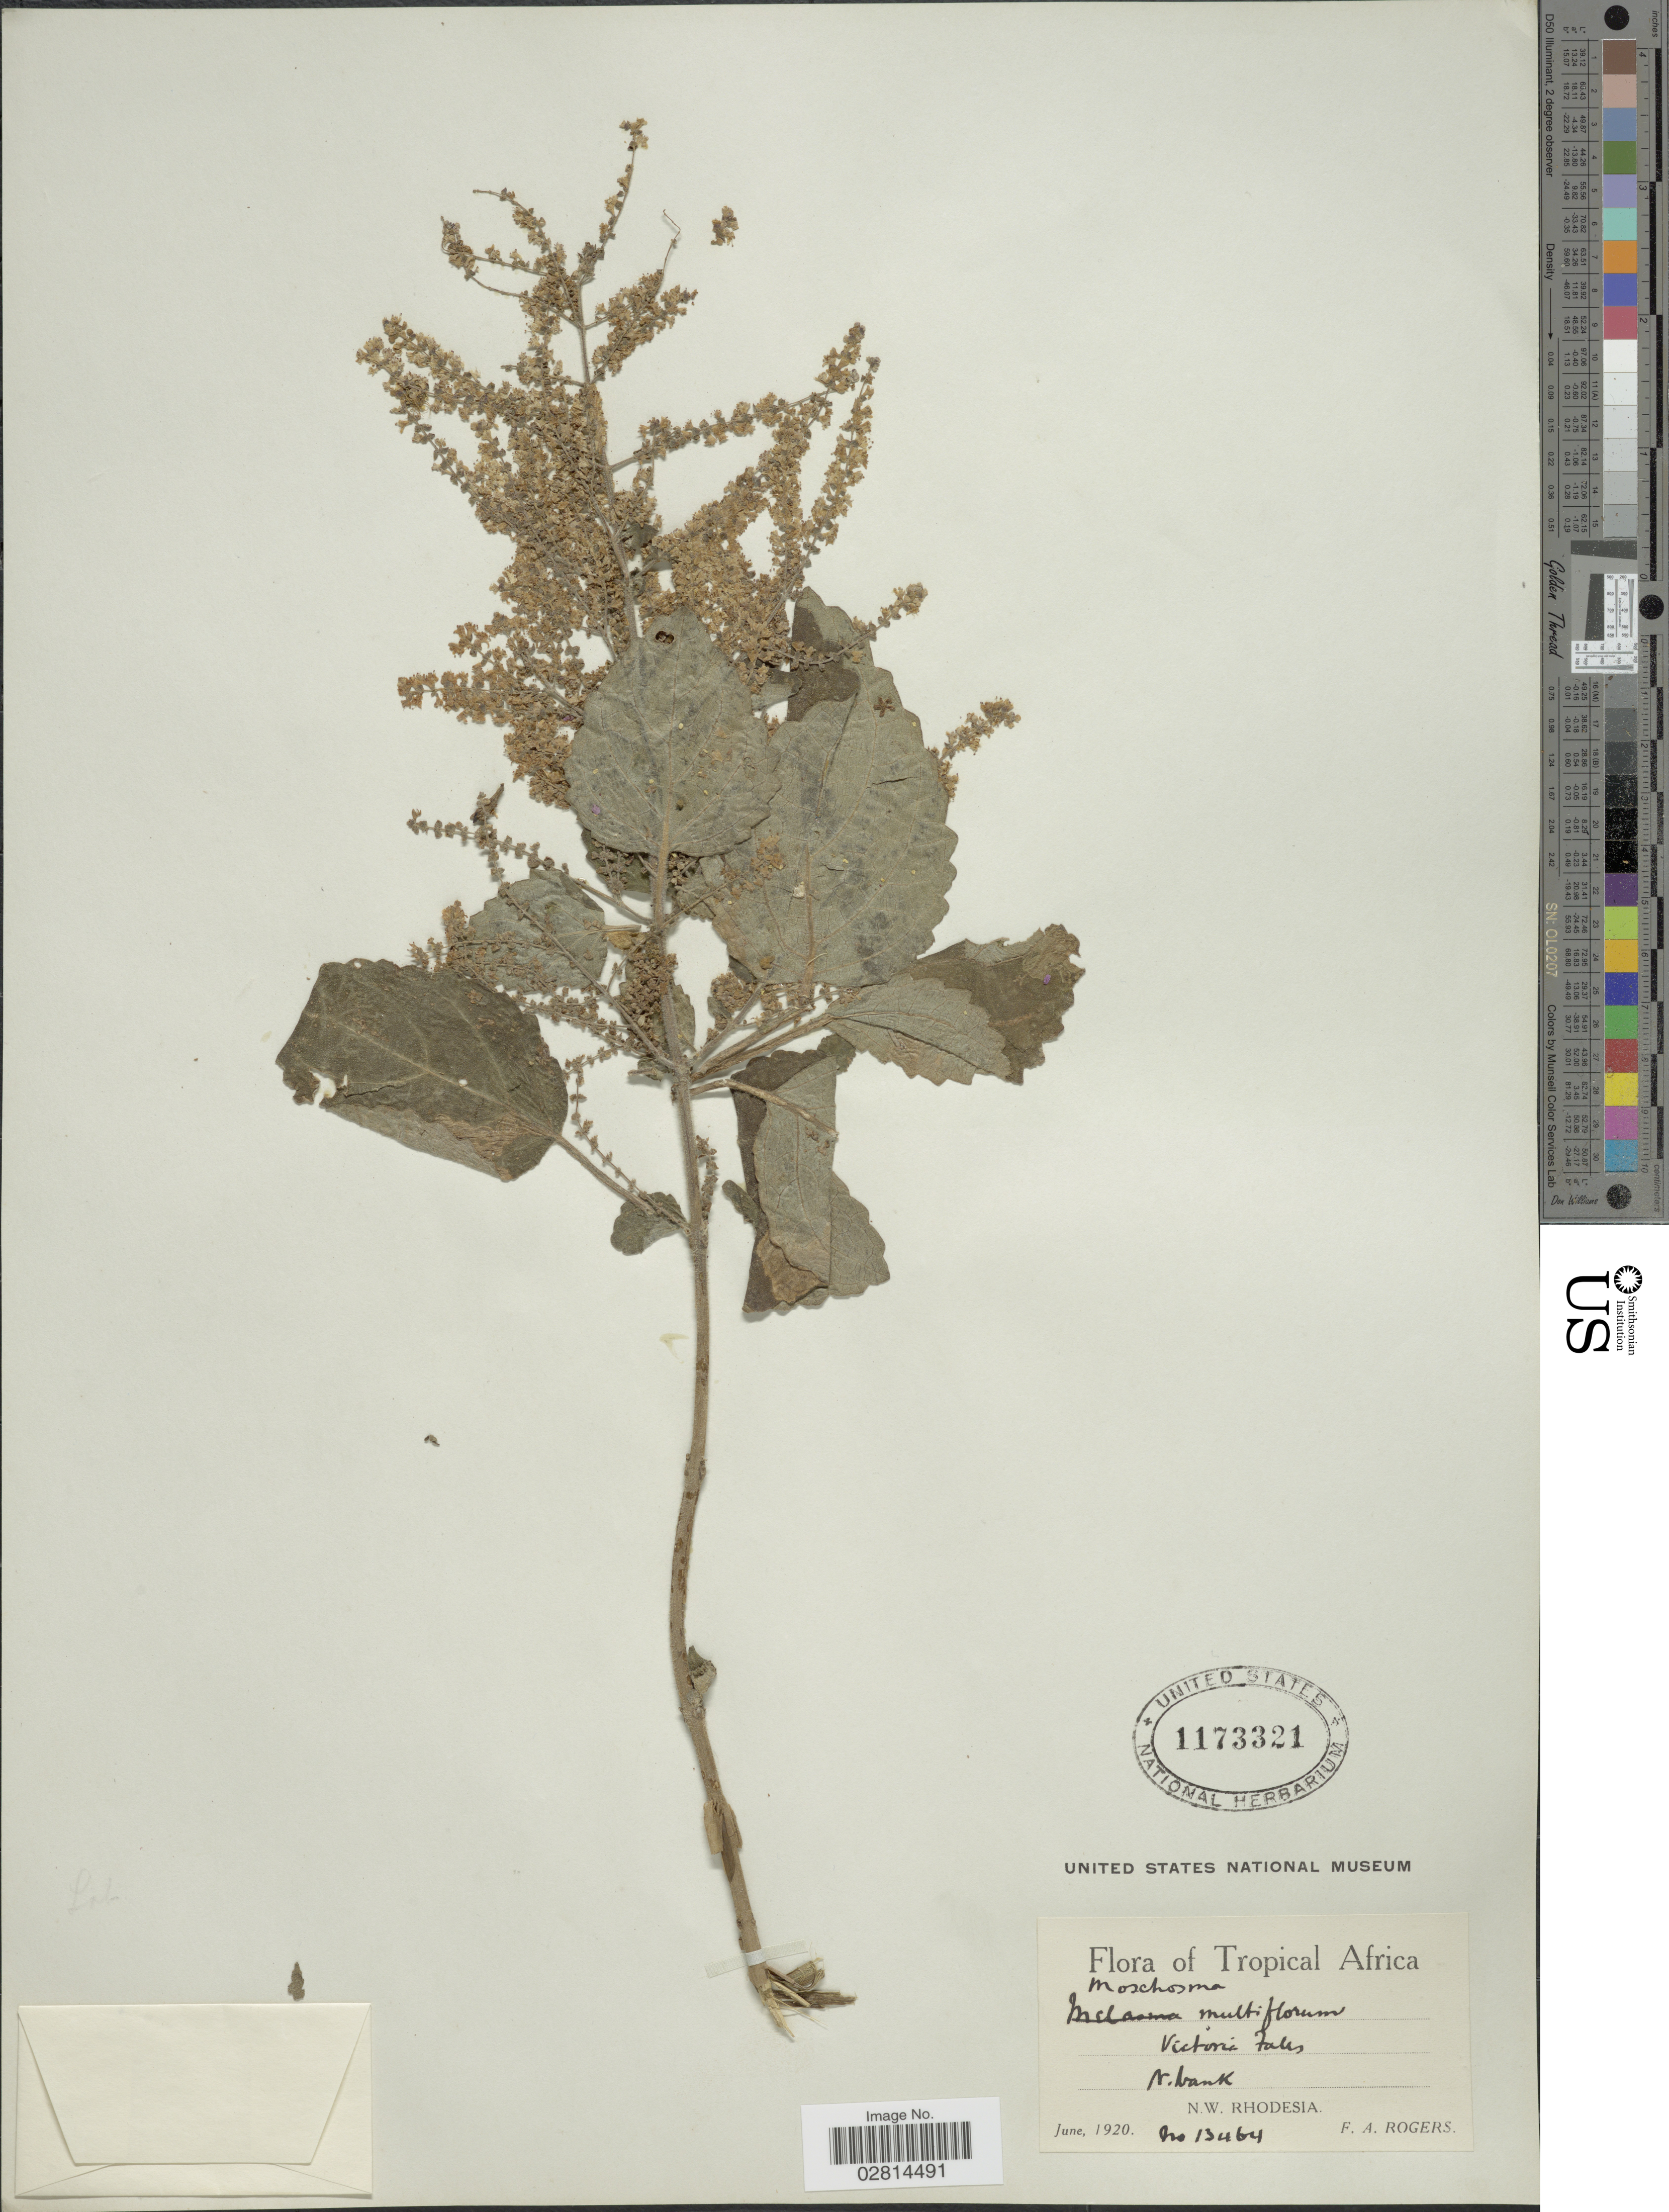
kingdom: Plantae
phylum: Tracheophyta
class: Magnoliopsida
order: Lamiales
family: Lamiaceae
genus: Tetradenia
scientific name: Tetradenia multiflora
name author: (Benth.) Phillipson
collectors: F. A. Rogers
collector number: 13464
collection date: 1920-06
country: Zimbabwe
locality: Tropical Africa. Victoria Falls. N. bank. N.W. Rhodesia.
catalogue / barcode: US 1173321